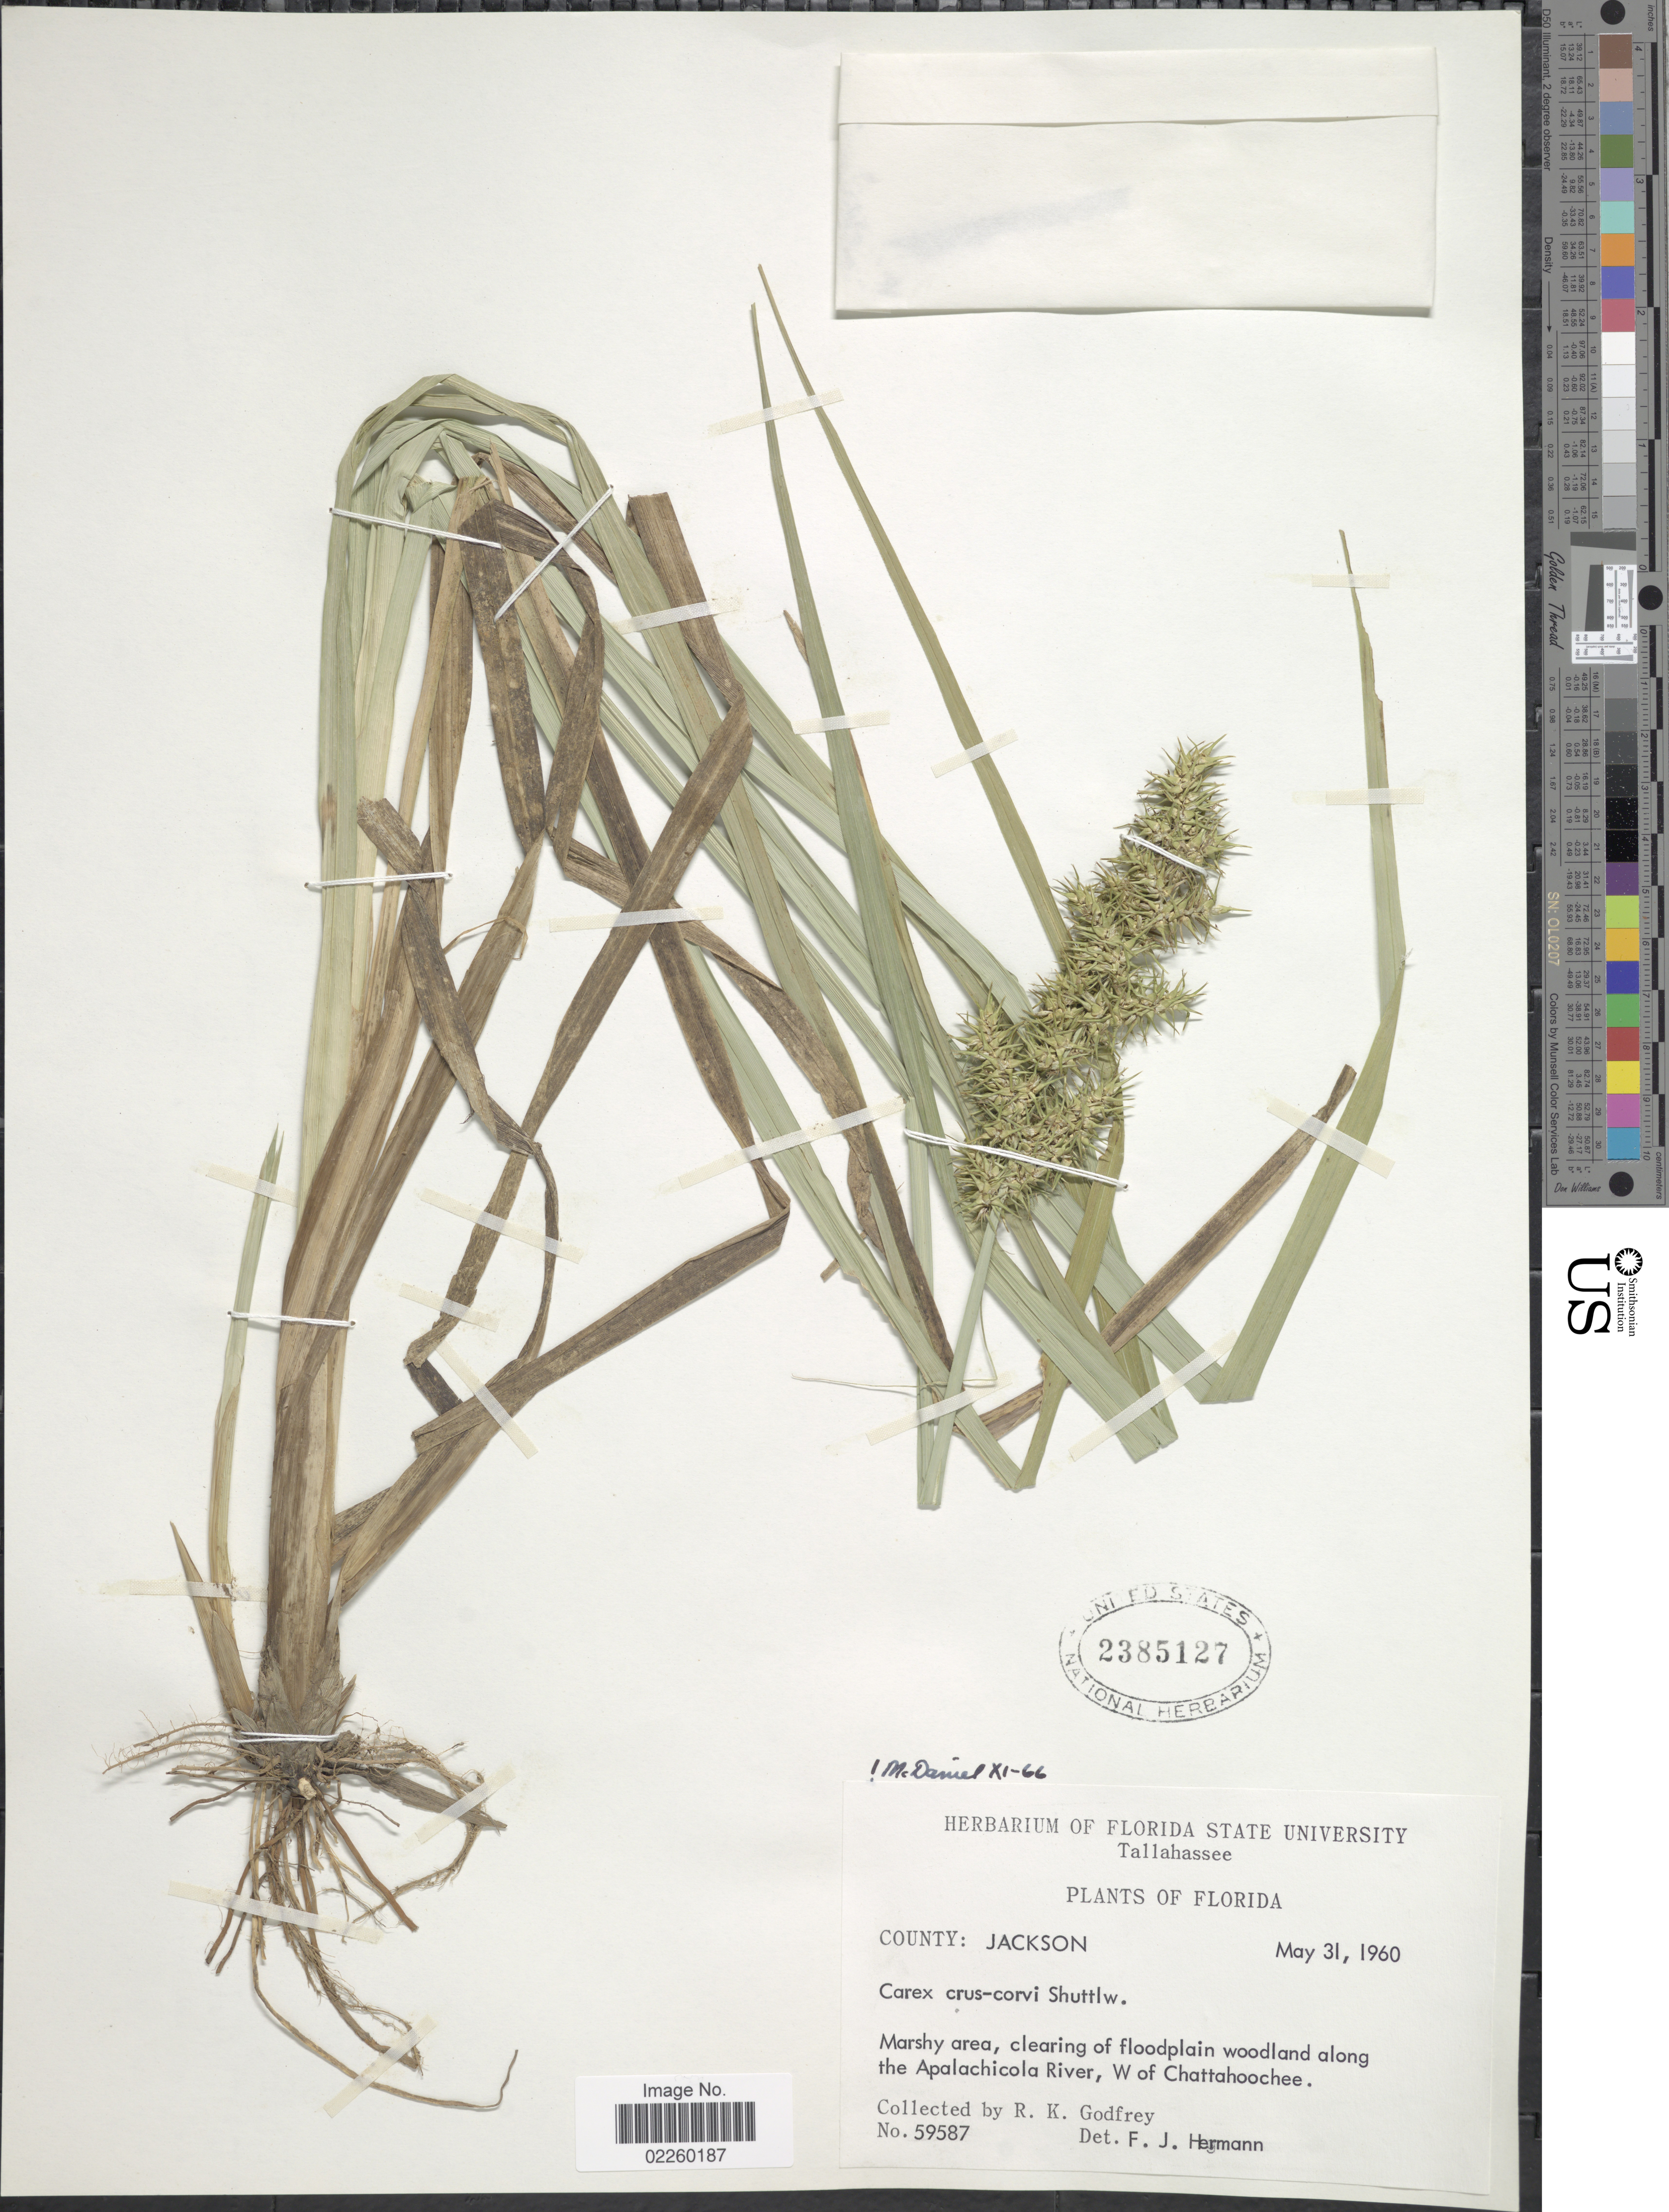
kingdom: Plantae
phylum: Tracheophyta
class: Liliopsida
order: Poales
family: Cyperaceae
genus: Carex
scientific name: Carex crus-corvi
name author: Shuttlew. ex Kunze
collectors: R. K. Godfrey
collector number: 59587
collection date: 1960-05-31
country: United States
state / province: Florida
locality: County: Jackson. along the Apalachicola River, W of Chattahoochee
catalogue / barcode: US 2385127